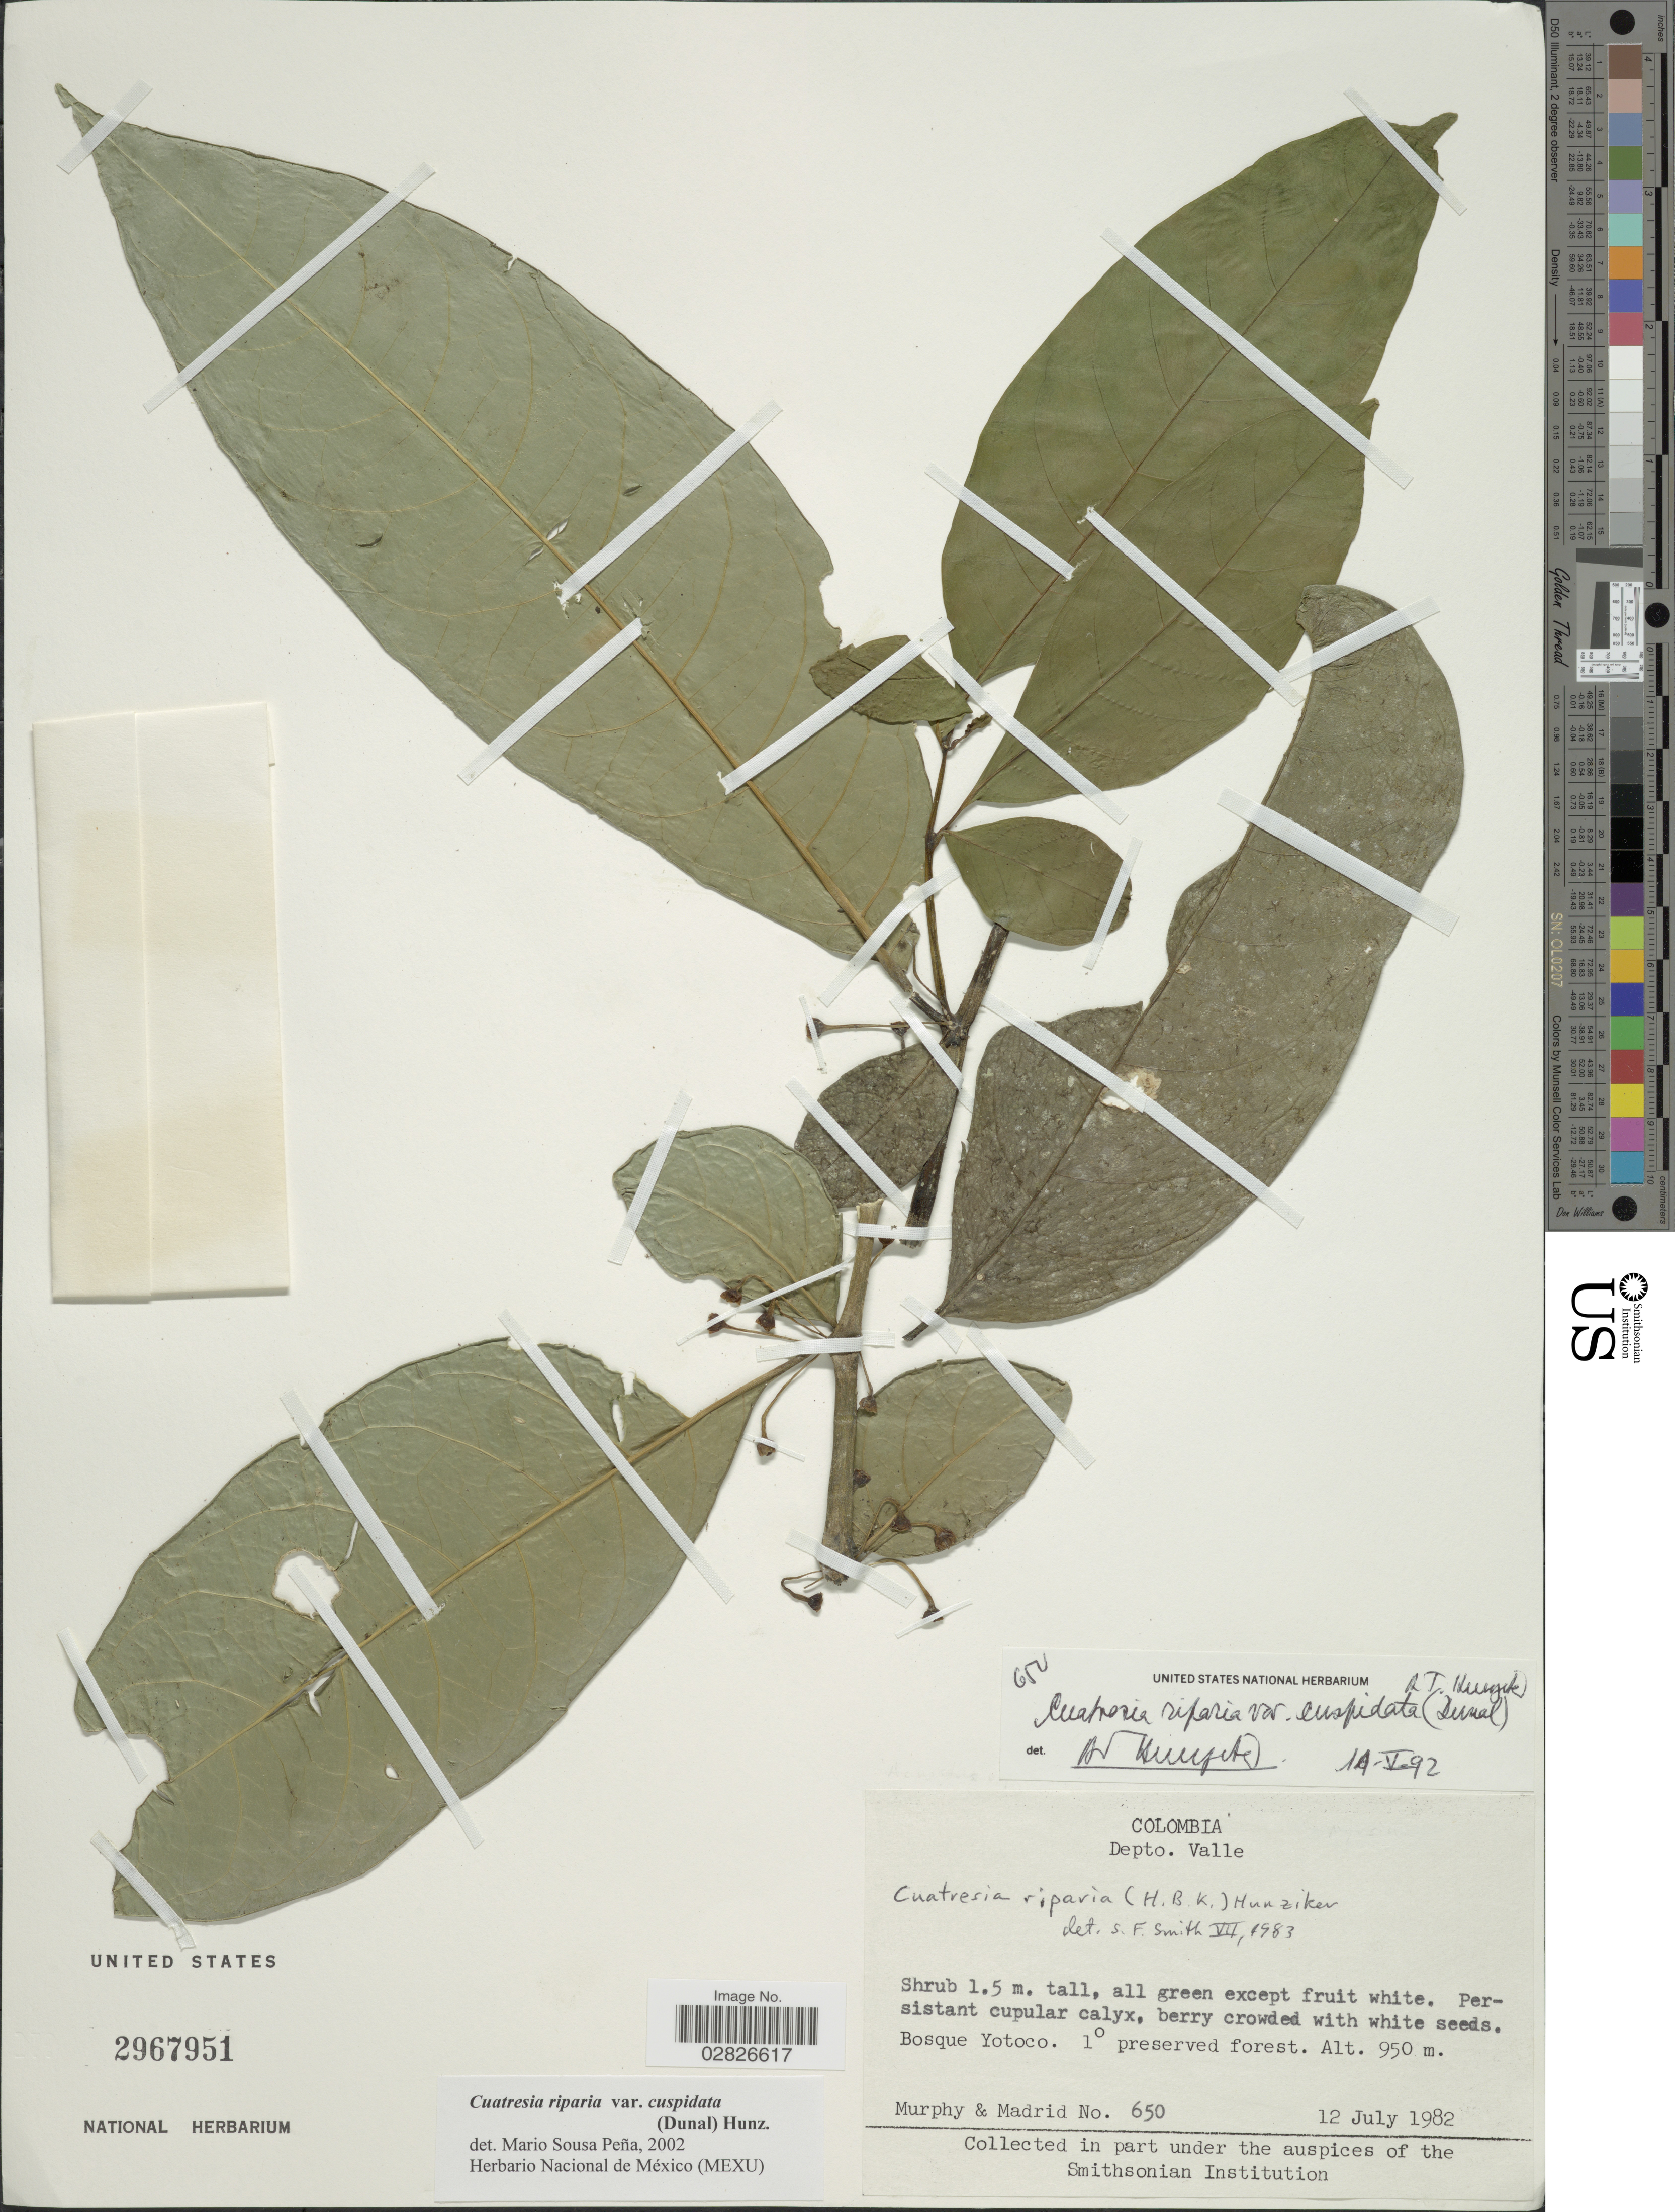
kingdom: Plantae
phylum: Tracheophyta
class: Magnoliopsida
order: Solanales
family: Solanaceae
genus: Cuatresia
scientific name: Cuatresia riparia var. cuspidata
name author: (Dunal) Hunz.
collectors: -. Murphy & -. Madrid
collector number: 650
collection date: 1982-07-12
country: Colombia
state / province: Valle del Cauca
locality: Depto. Valle, Bosque Yotoco.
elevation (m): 950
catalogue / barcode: US 2967951